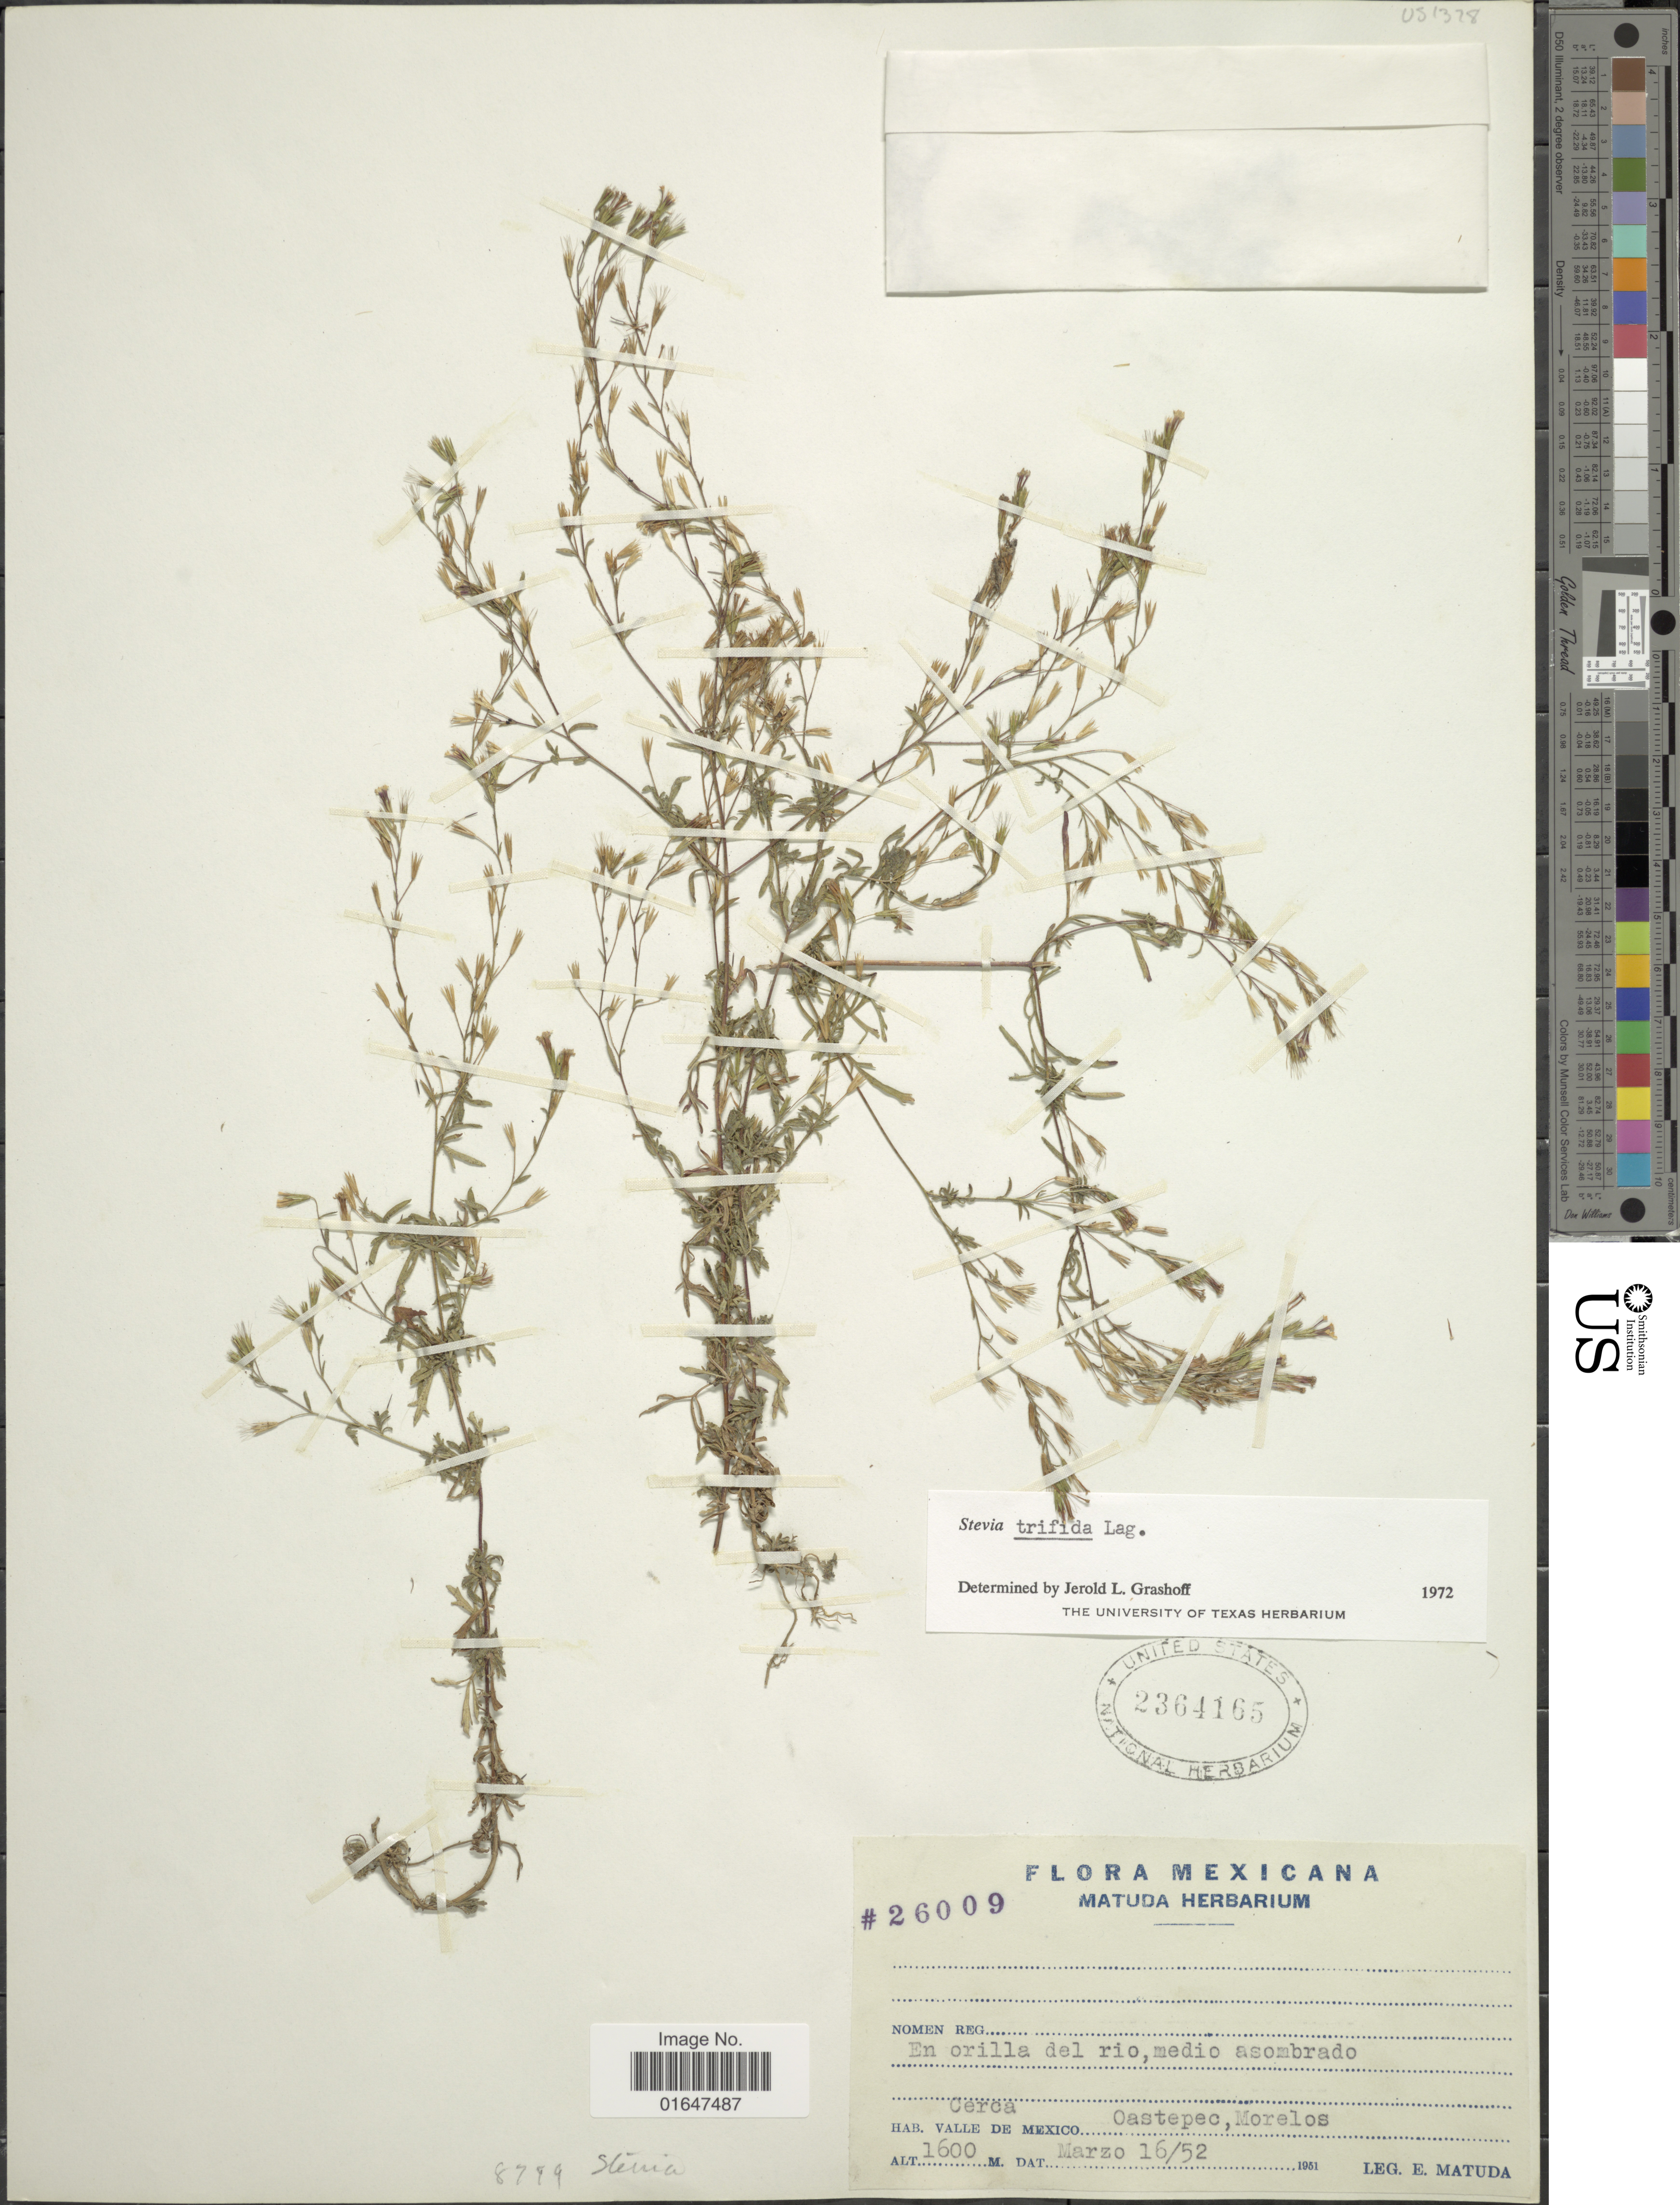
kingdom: Plantae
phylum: Tracheophyta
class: Magnoliopsida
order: Asterales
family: Asteraceae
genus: Stevia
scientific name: Stevia trifida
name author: Lag.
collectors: E. Matuda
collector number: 26009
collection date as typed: Transcribed d/m/y: 16/3/52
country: Mexico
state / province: Morelos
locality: Mexicana, Valle de Mexico, Oastepec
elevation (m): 1600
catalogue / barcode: US 2364165